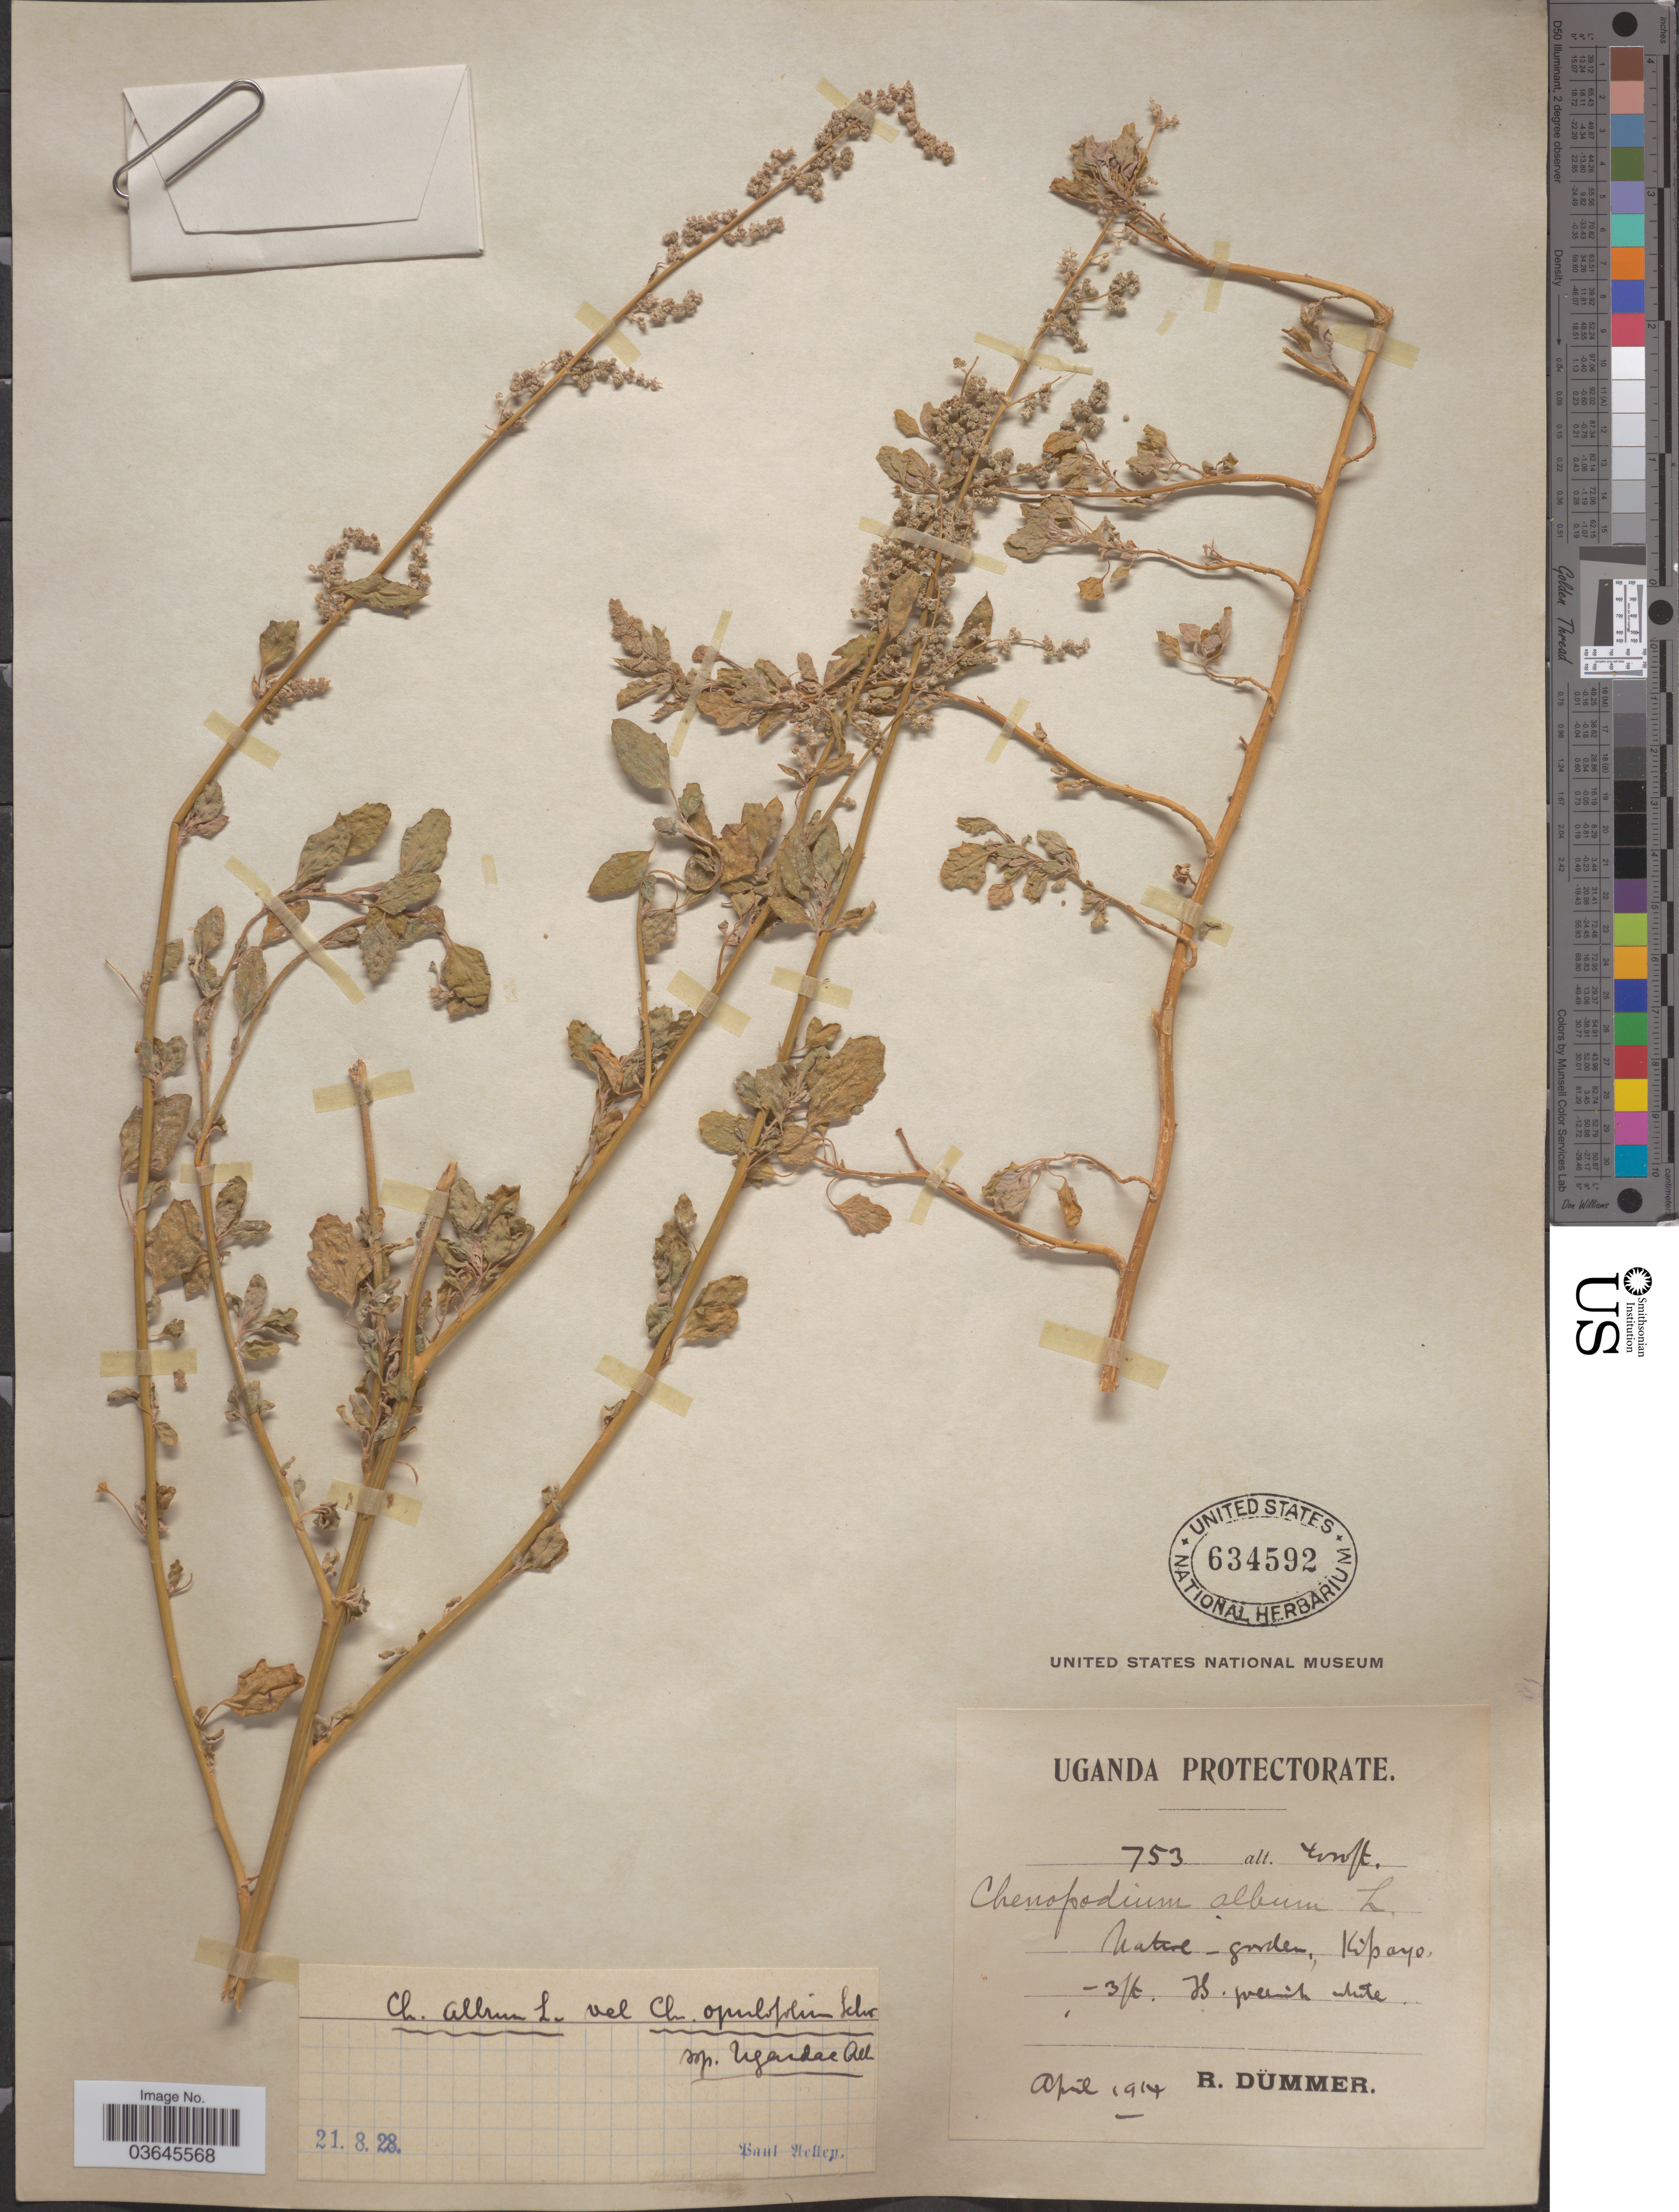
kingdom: Plantae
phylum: Tracheophyta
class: Magnoliopsida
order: Caryophyllales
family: Amaranthaceae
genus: Chenopodium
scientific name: Chenopodium album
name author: L.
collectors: R. A. Dümmer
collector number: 753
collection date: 1914-04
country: Uganda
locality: Uganda Protectorate. Native - garden, Kipayo.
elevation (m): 1219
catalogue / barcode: US 634592